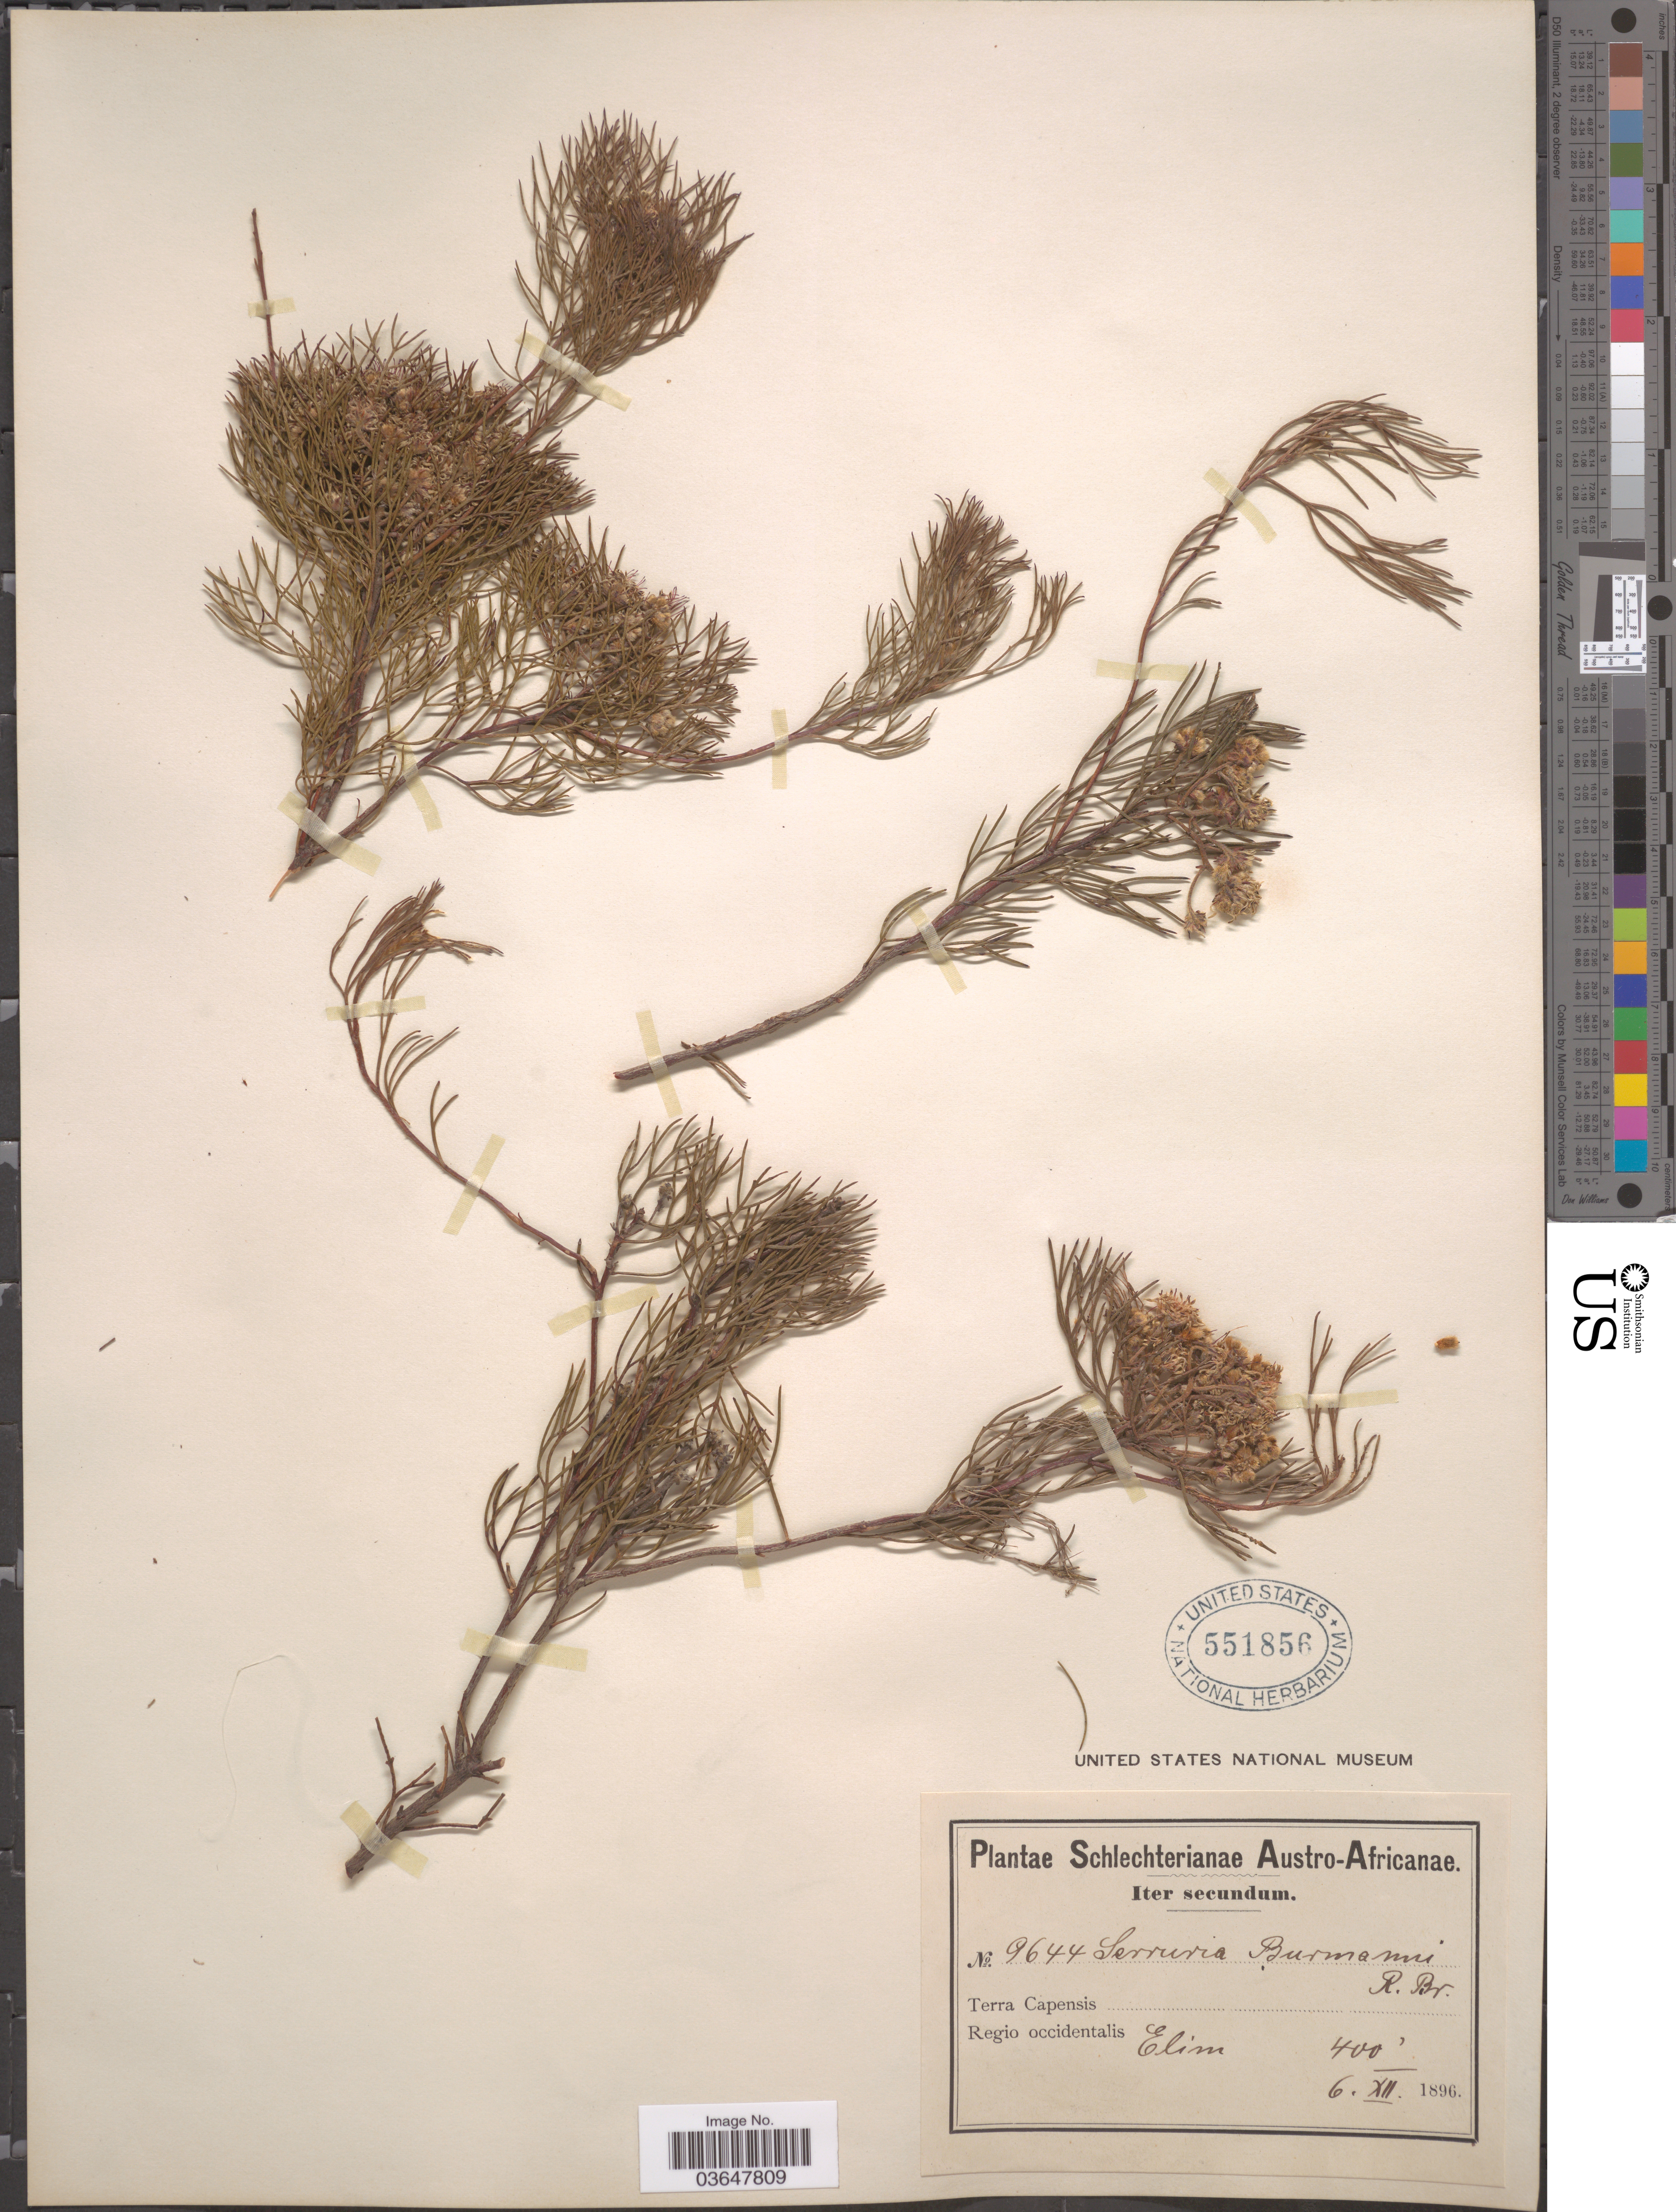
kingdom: Plantae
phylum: Tracheophyta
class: Magnoliopsida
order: Proteales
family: Proteaceae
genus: Serruria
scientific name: Serruria burmanni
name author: R. Br.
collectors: Schlechter, --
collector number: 9644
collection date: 1896-12-06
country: South Africa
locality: Austro-Africanae. Terra Capensis. Regio occidentalis. Elim.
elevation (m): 122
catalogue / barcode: US 551856